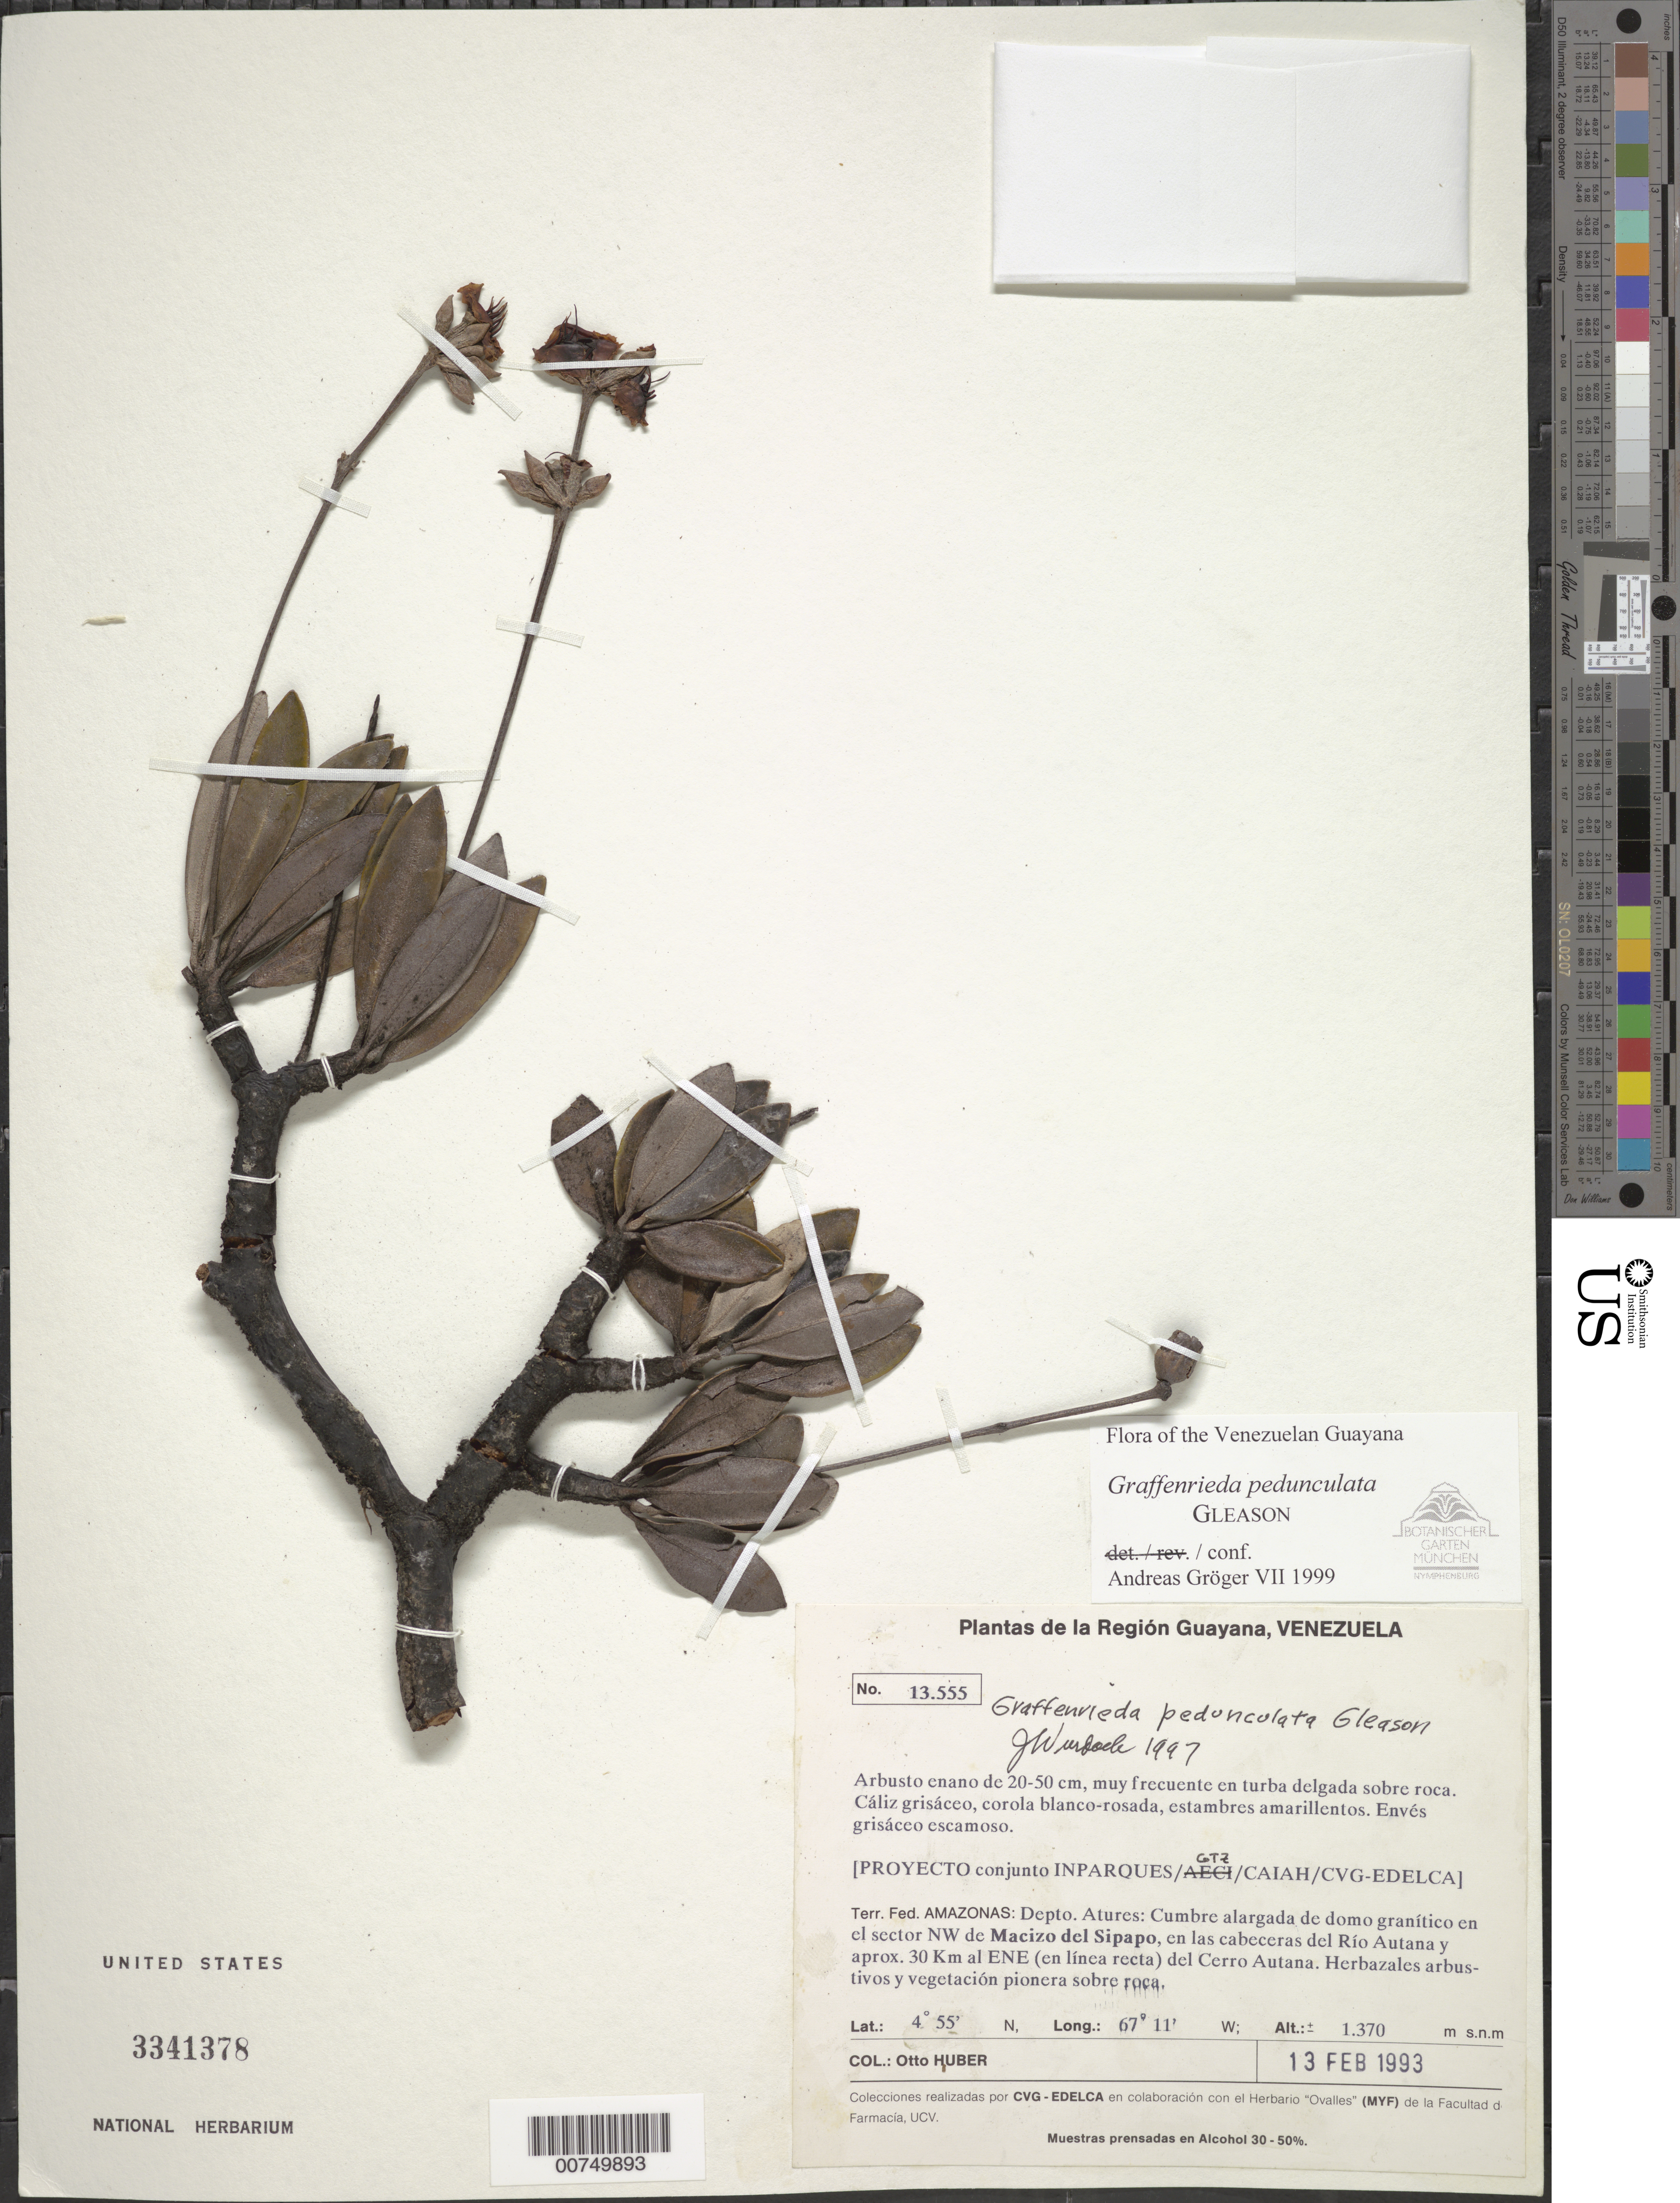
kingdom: Plantae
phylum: Tracheophyta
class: Magnoliopsida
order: Myrtales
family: Melastomataceae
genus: Graffenrieda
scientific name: Graffenrieda pedunculata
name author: Gleason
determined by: Gröger, A.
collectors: O. Huber & N. Dezzeo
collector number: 13555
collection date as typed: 13-Feb-93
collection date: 1993-02-13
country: Venezuela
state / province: Amazonas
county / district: Atures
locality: Macizo del Sipapo, NW del, en las cabeceras del Río Autana y aprox. 30 km al ENE (en línea recta) del Cerro Autana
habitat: Turba delgada sobre roca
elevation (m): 1370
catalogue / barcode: US 3341378